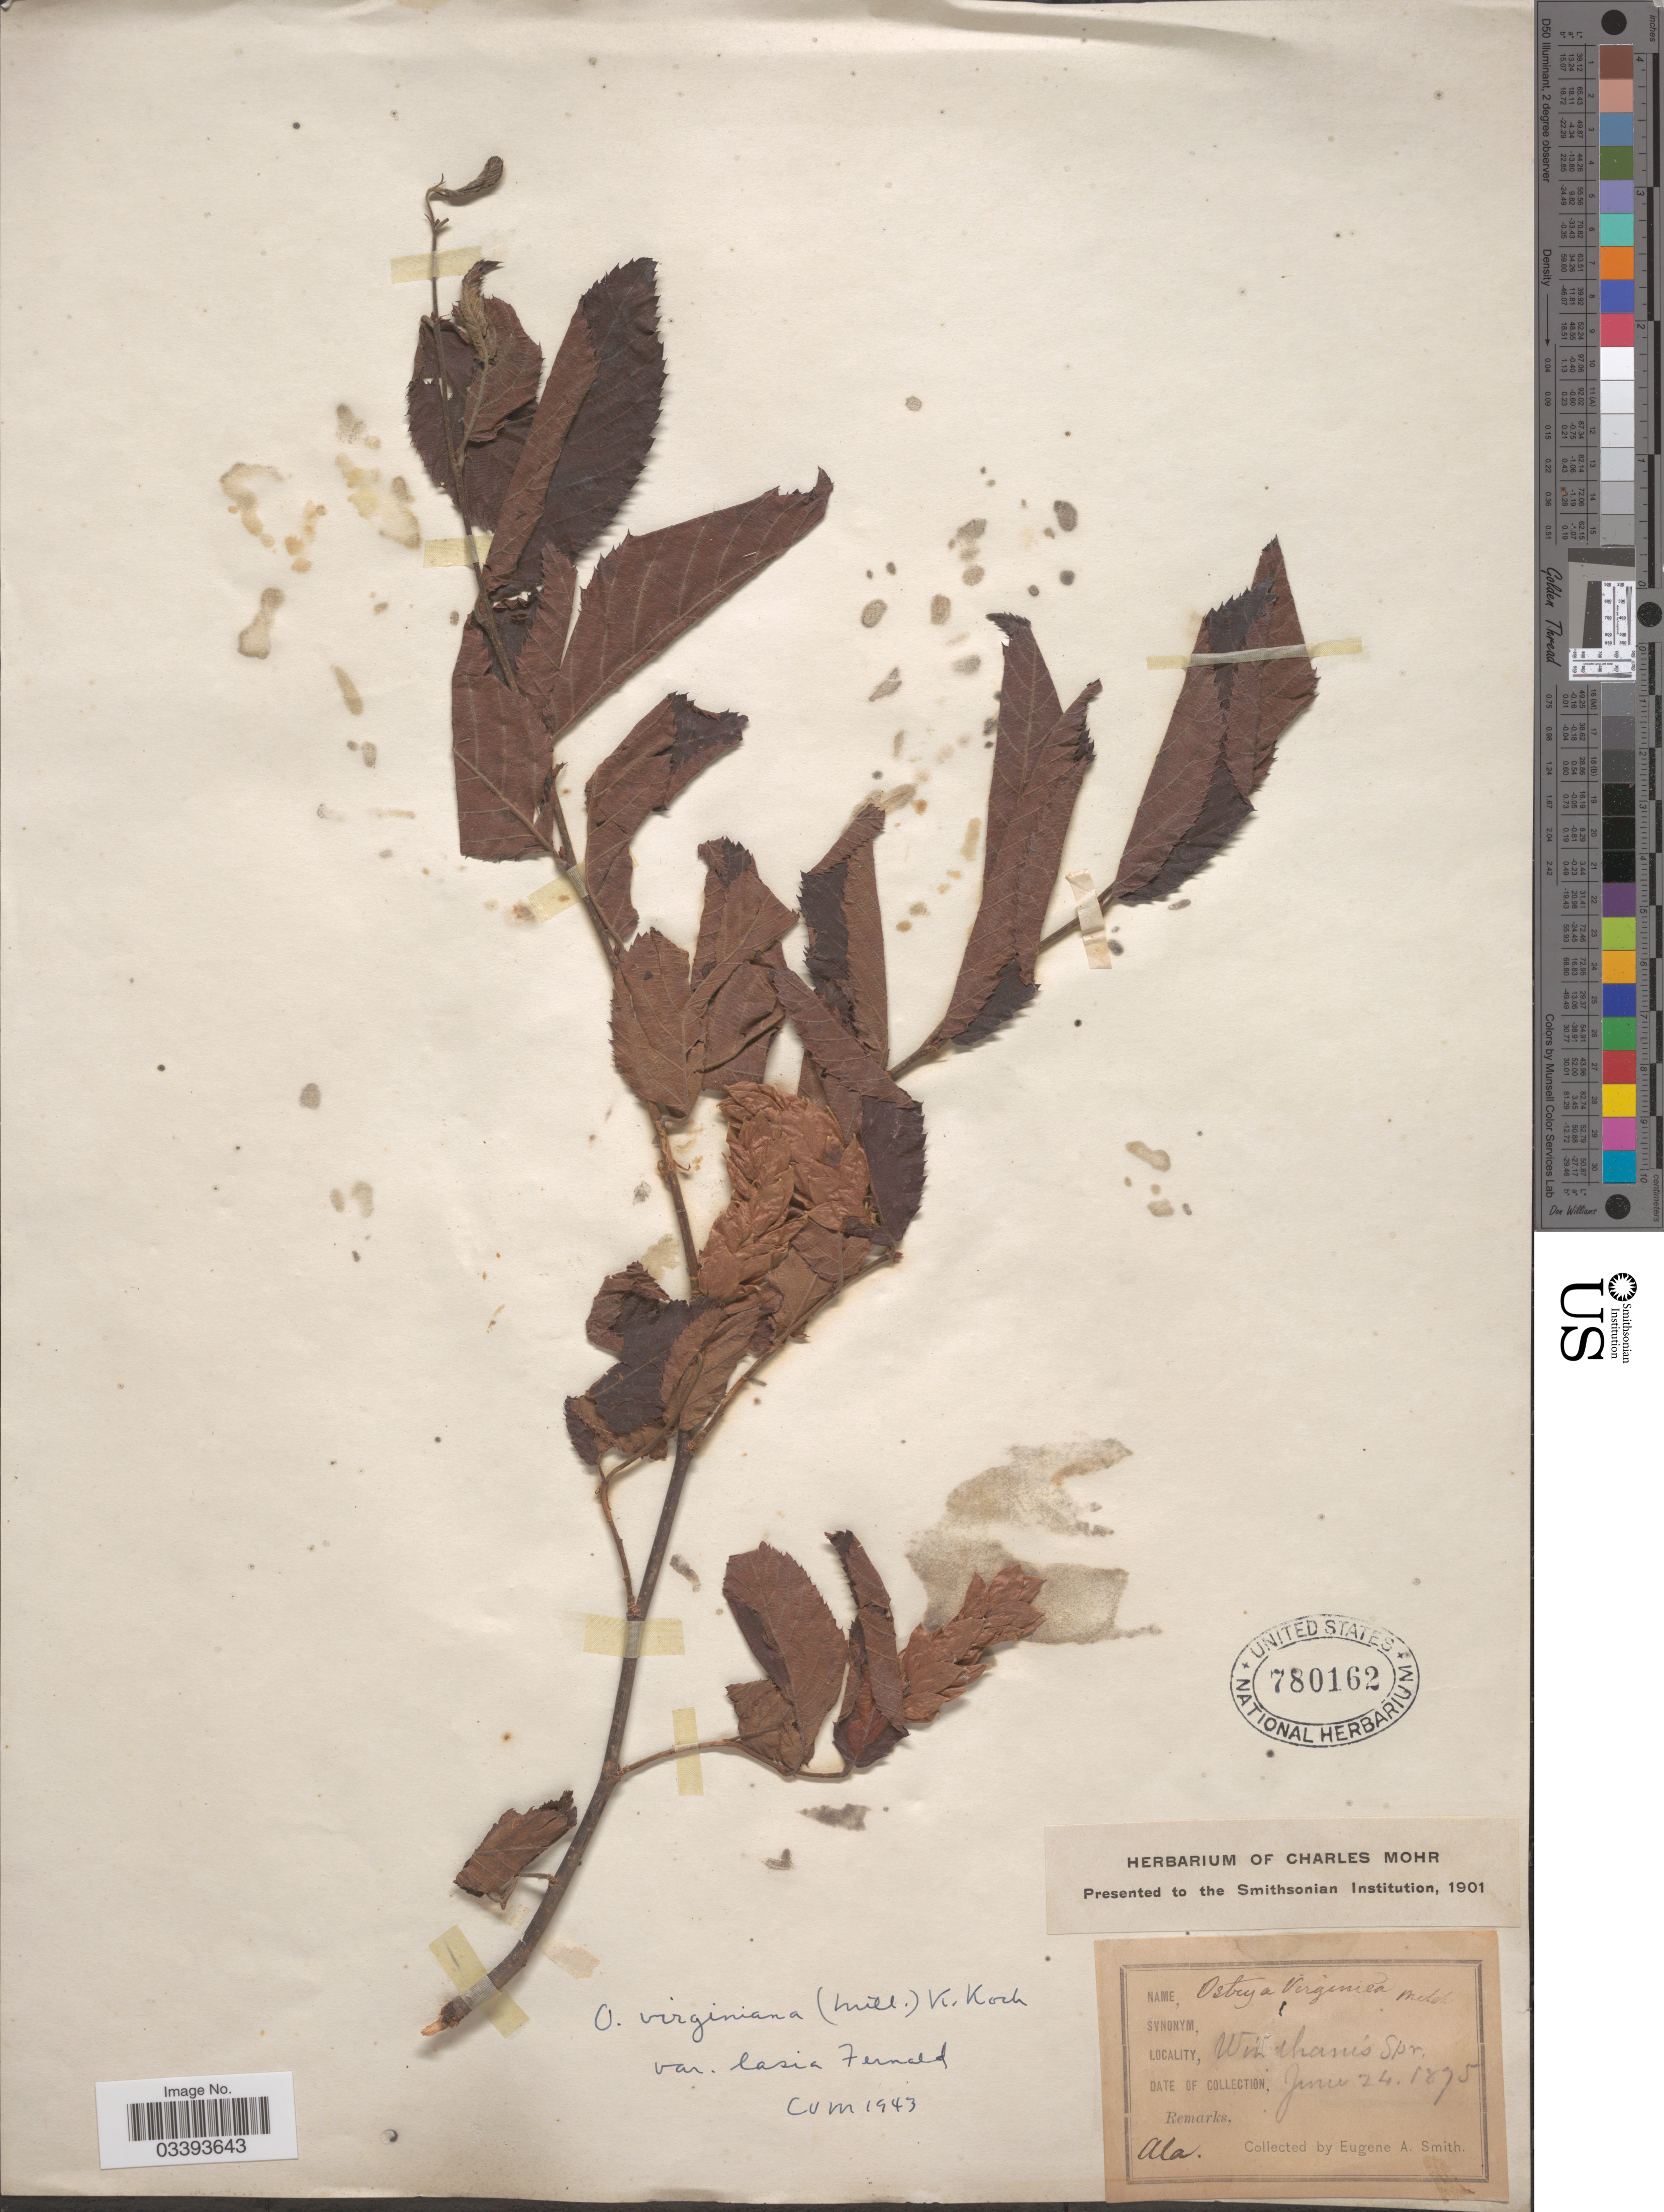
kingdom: Plantae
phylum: Tracheophyta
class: Magnoliopsida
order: Fagales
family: Betulaceae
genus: Ostrya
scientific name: Ostrya virginiana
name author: (Mill.) K. Koch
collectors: E. A. Smith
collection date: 1875-06-24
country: United States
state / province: Alabama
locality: Windhams Spr. Ala.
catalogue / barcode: US 780162